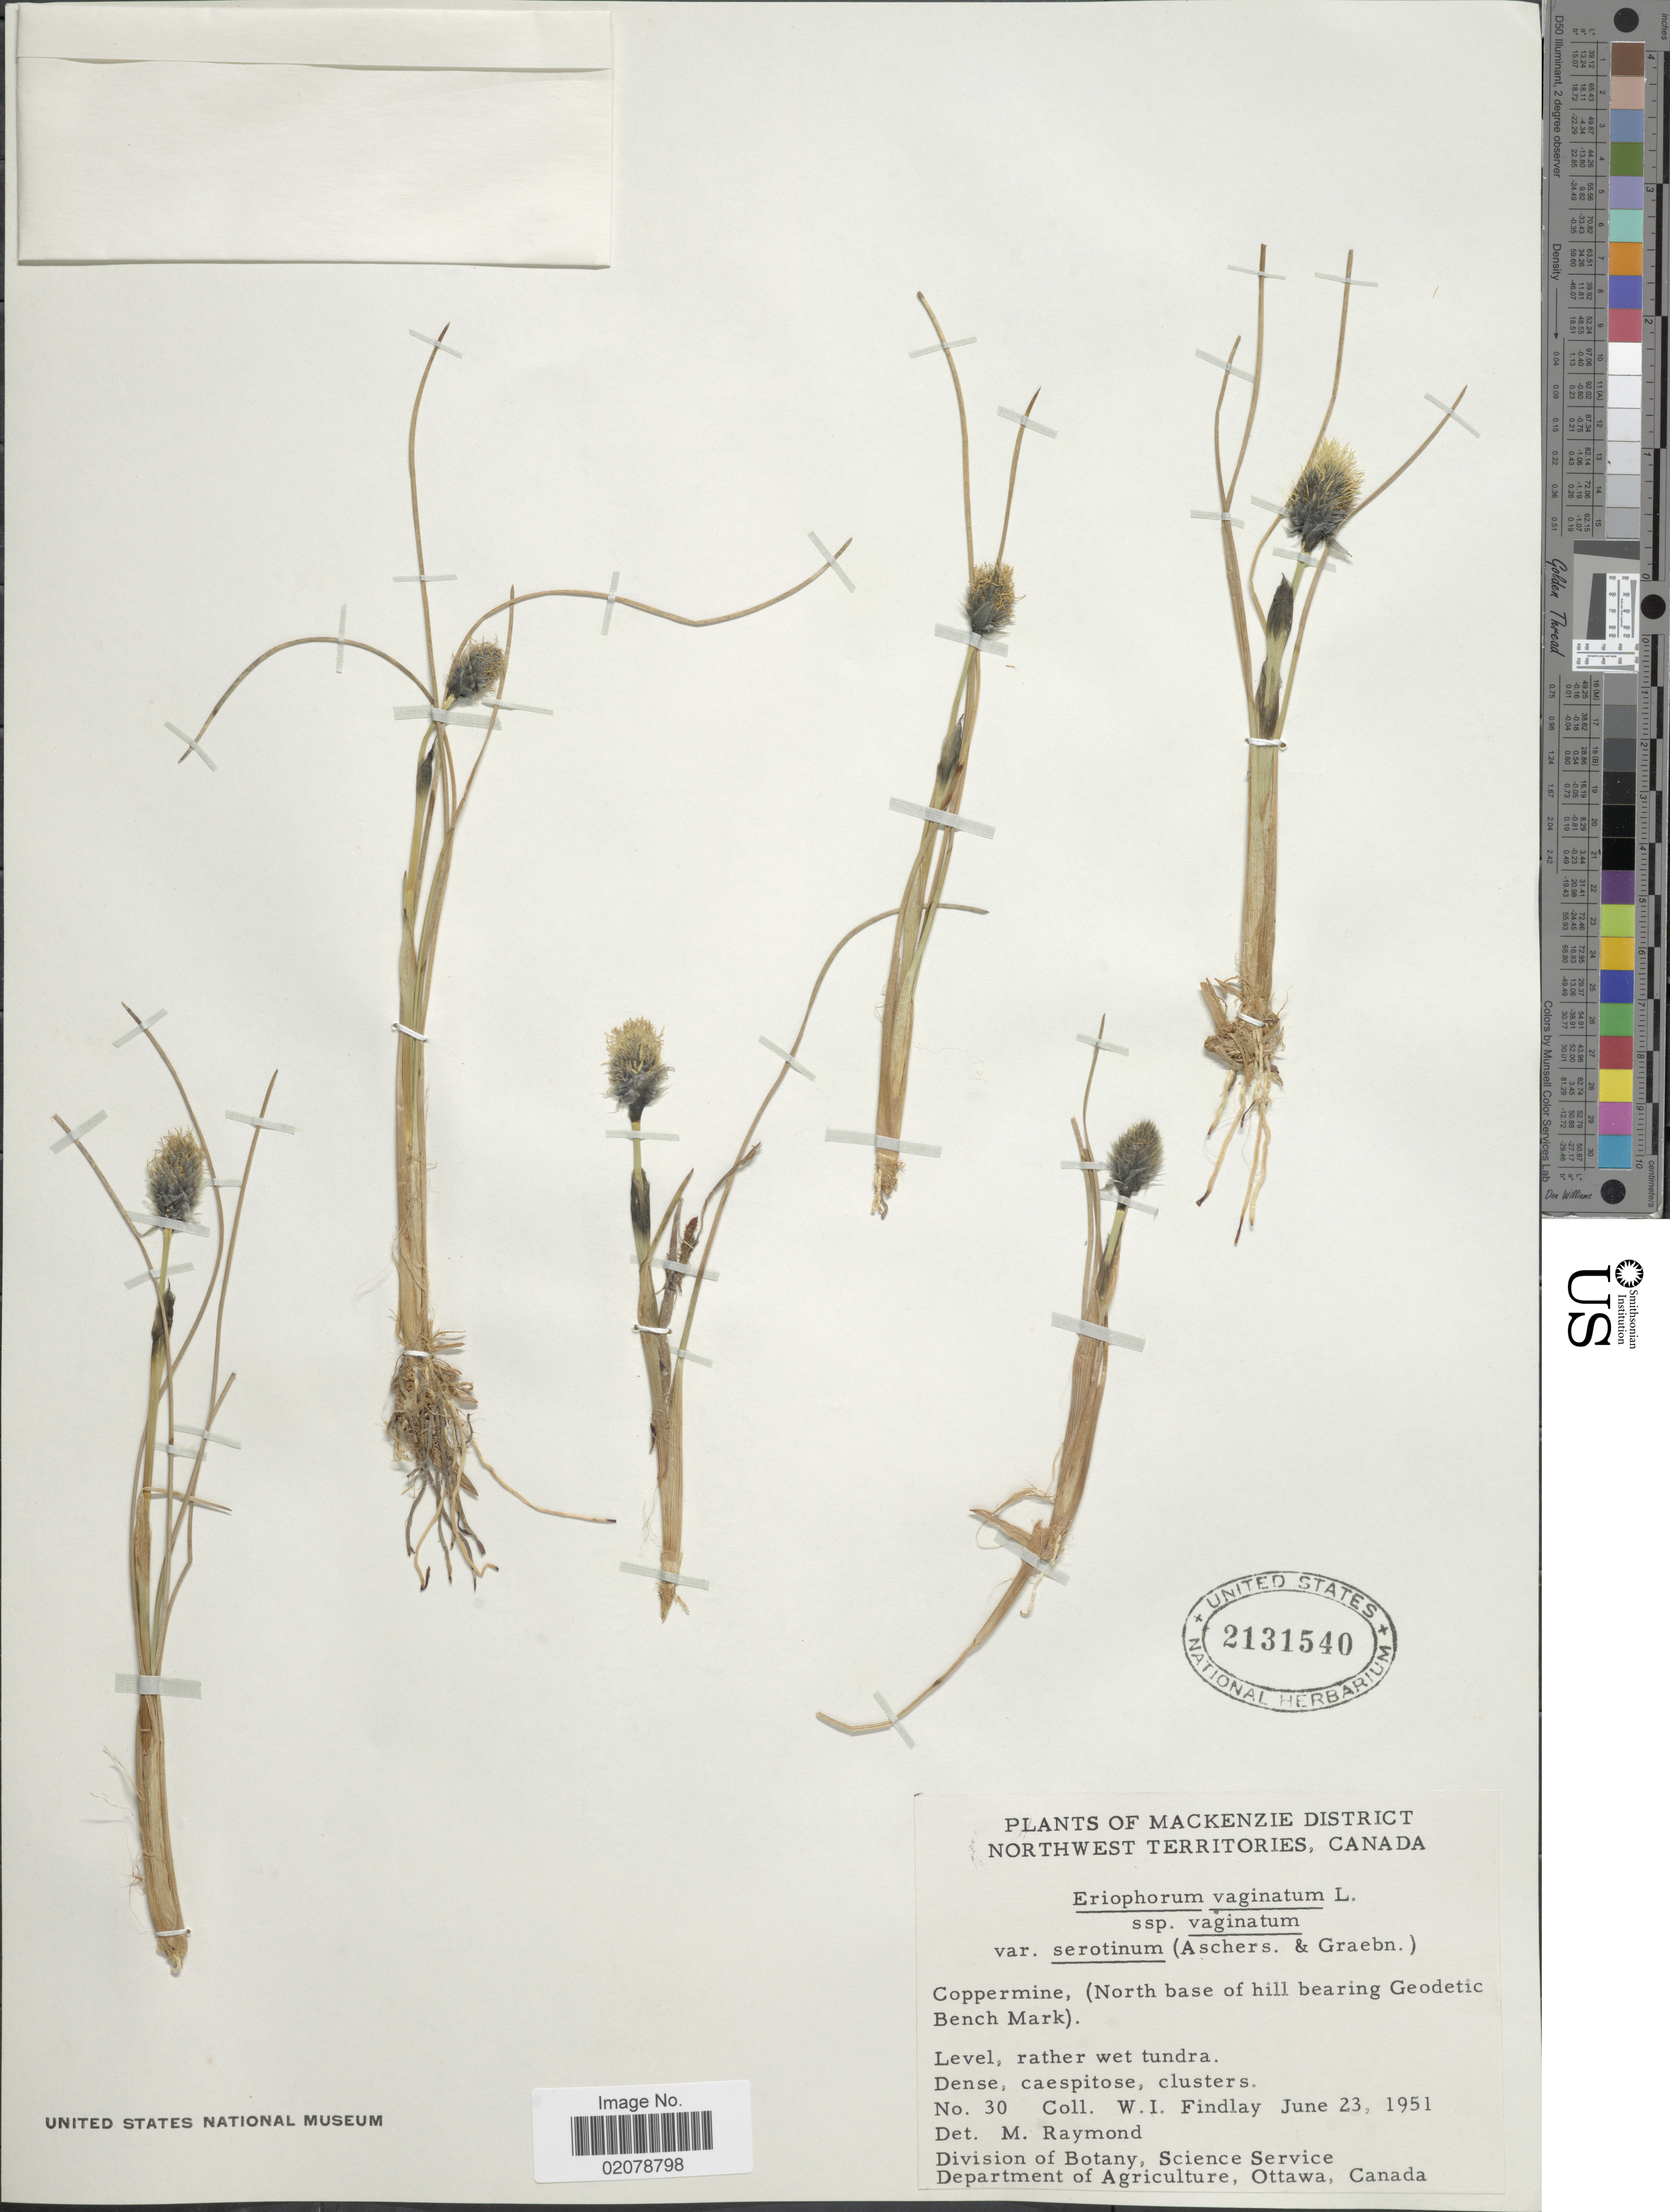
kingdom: Plantae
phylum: Tracheophyta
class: Liliopsida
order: Poales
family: Cyperaceae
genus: Eriophorum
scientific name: Eriophorum vaginatum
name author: L.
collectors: W. Findlay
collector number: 30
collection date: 1951-06-23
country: Canada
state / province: Northwest Territories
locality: Mackenzie District. Coppermine (North base of hill bearing Geodetic Bench Mark)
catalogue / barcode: US 2131540